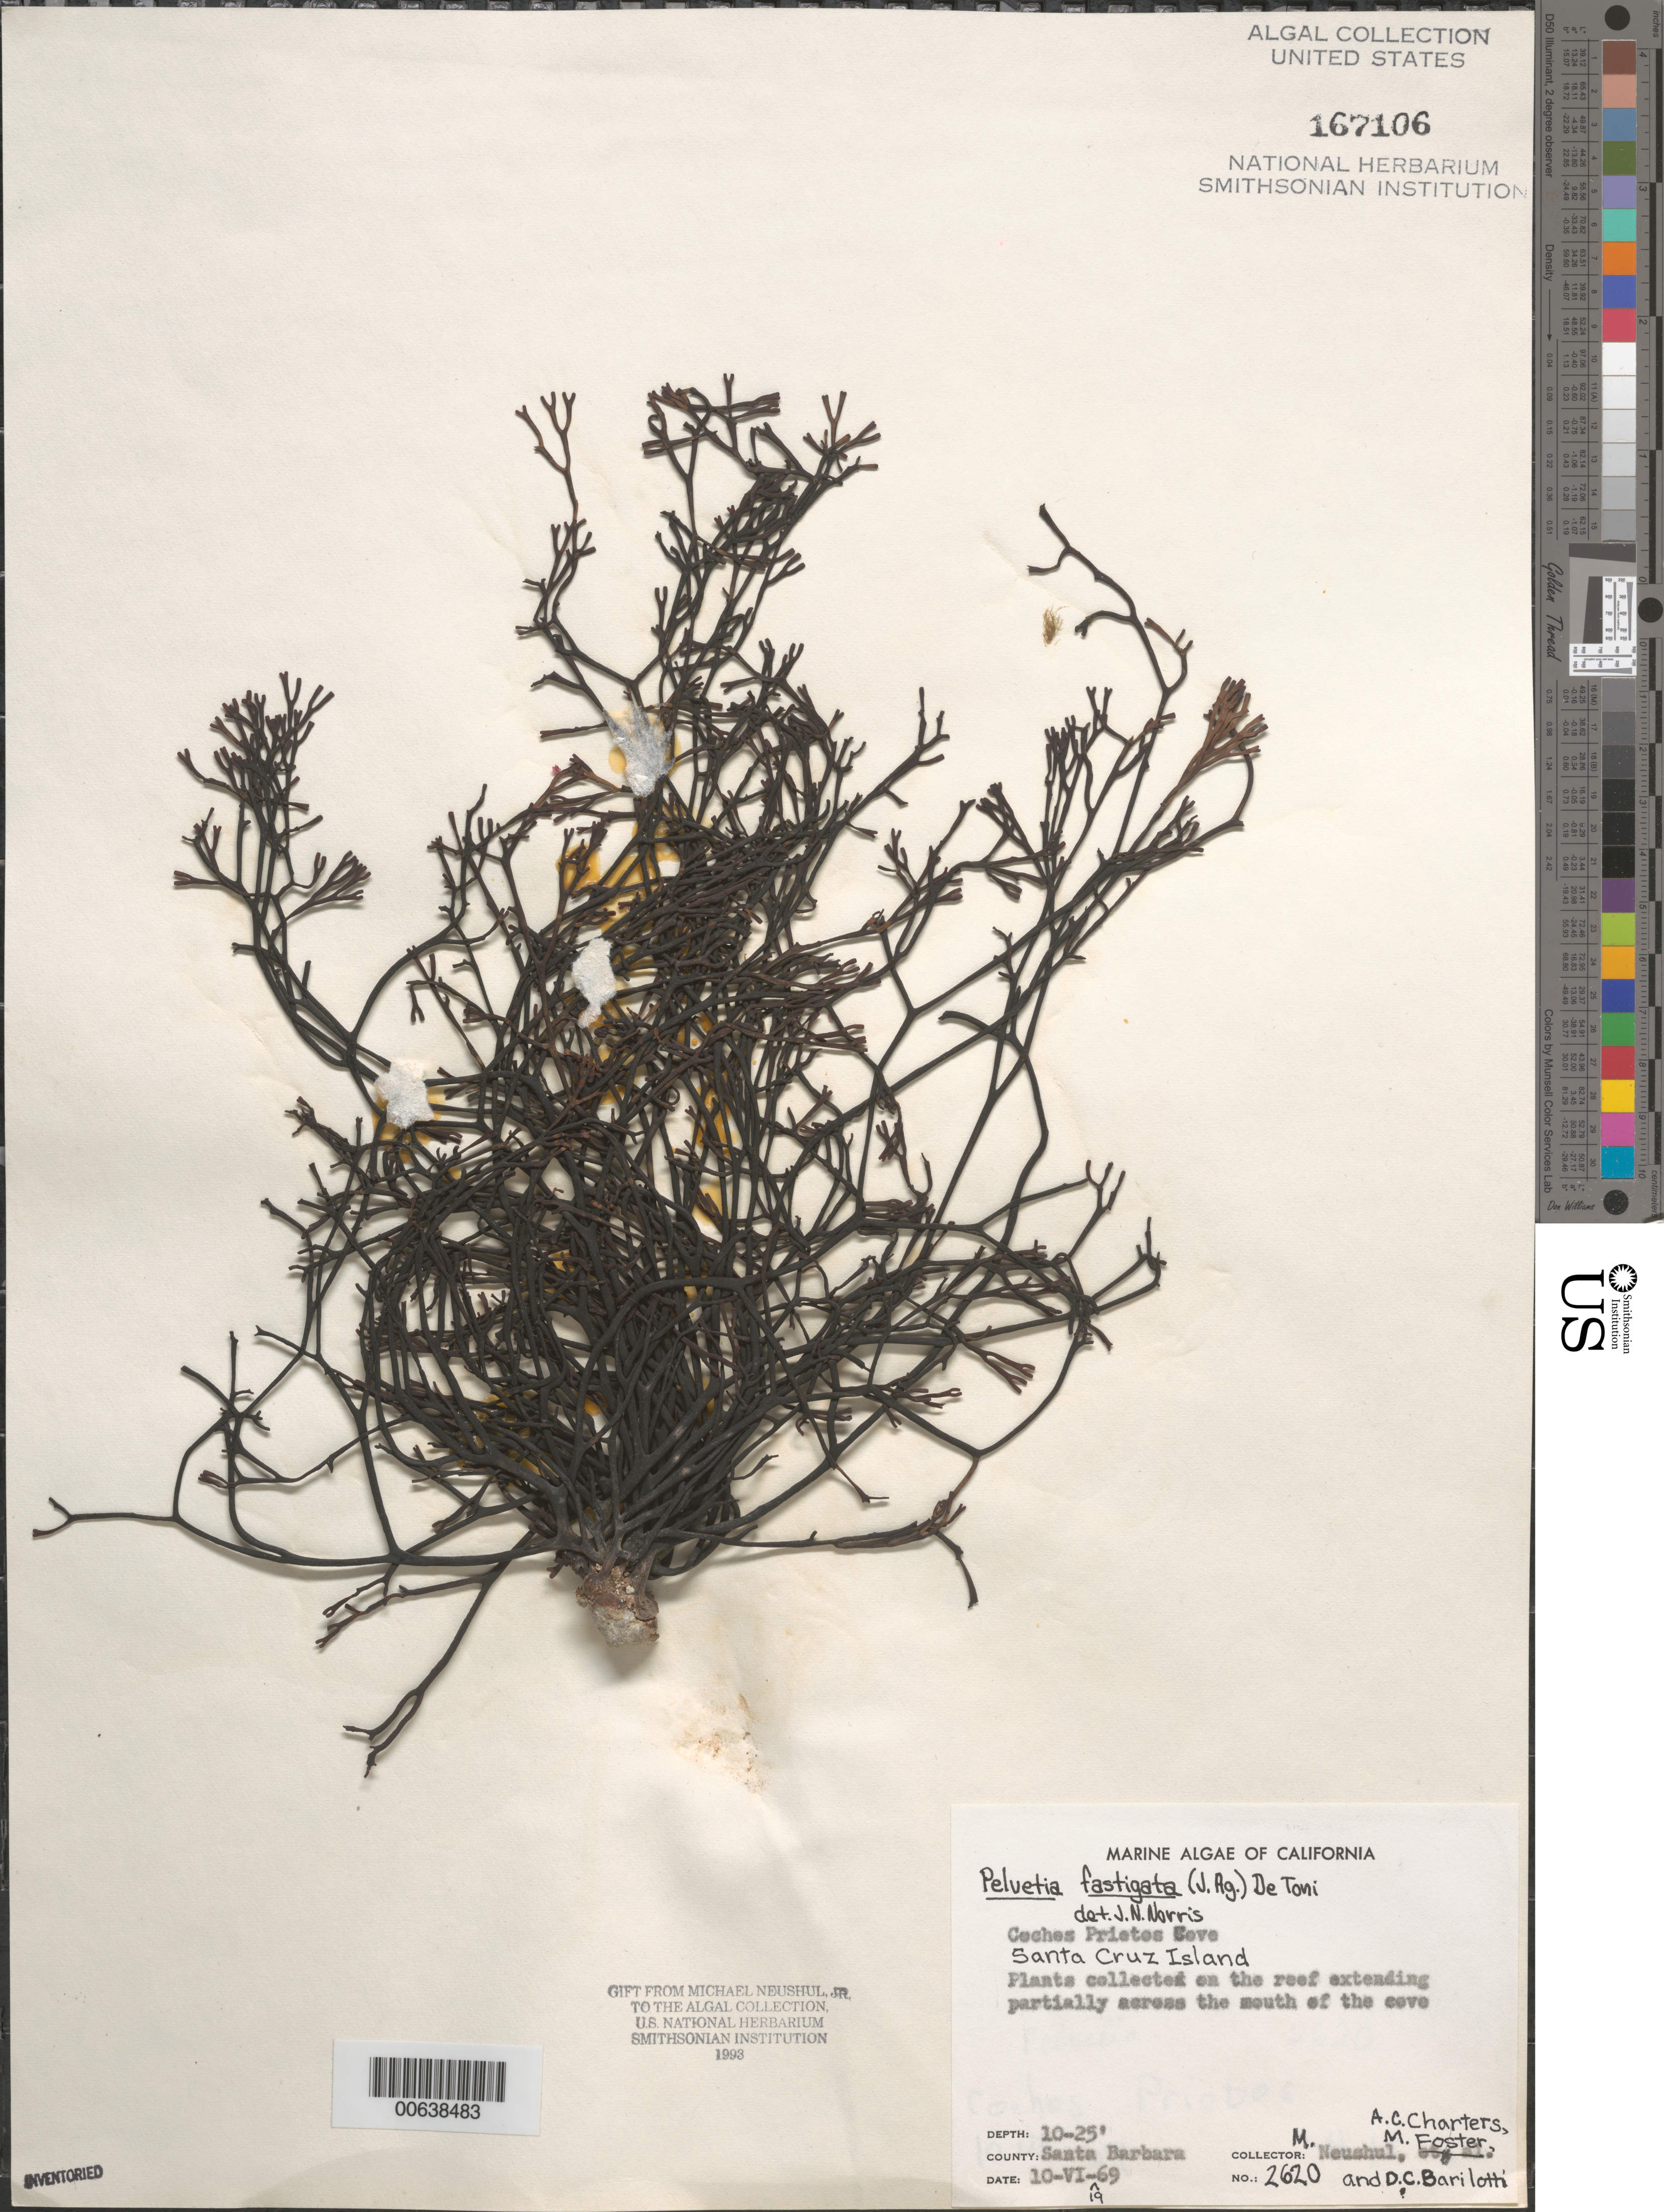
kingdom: Chromista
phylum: Ochrophyta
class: Phaeophyceae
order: Fucales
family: Fucaceae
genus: Silvetia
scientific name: Silvetia compressa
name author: (J. Agardh) E.A. Serrão et al.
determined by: Algae name updating Project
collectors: M. Neushul, A. Charters, M. Foster & D. C. Barilotti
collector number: Neushul 2620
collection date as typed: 10 Jun 1969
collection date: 1969-06-10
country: United States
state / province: California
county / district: Santa Barbara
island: Santa Cruz Island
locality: Coches Prietos Cove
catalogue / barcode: US 167106